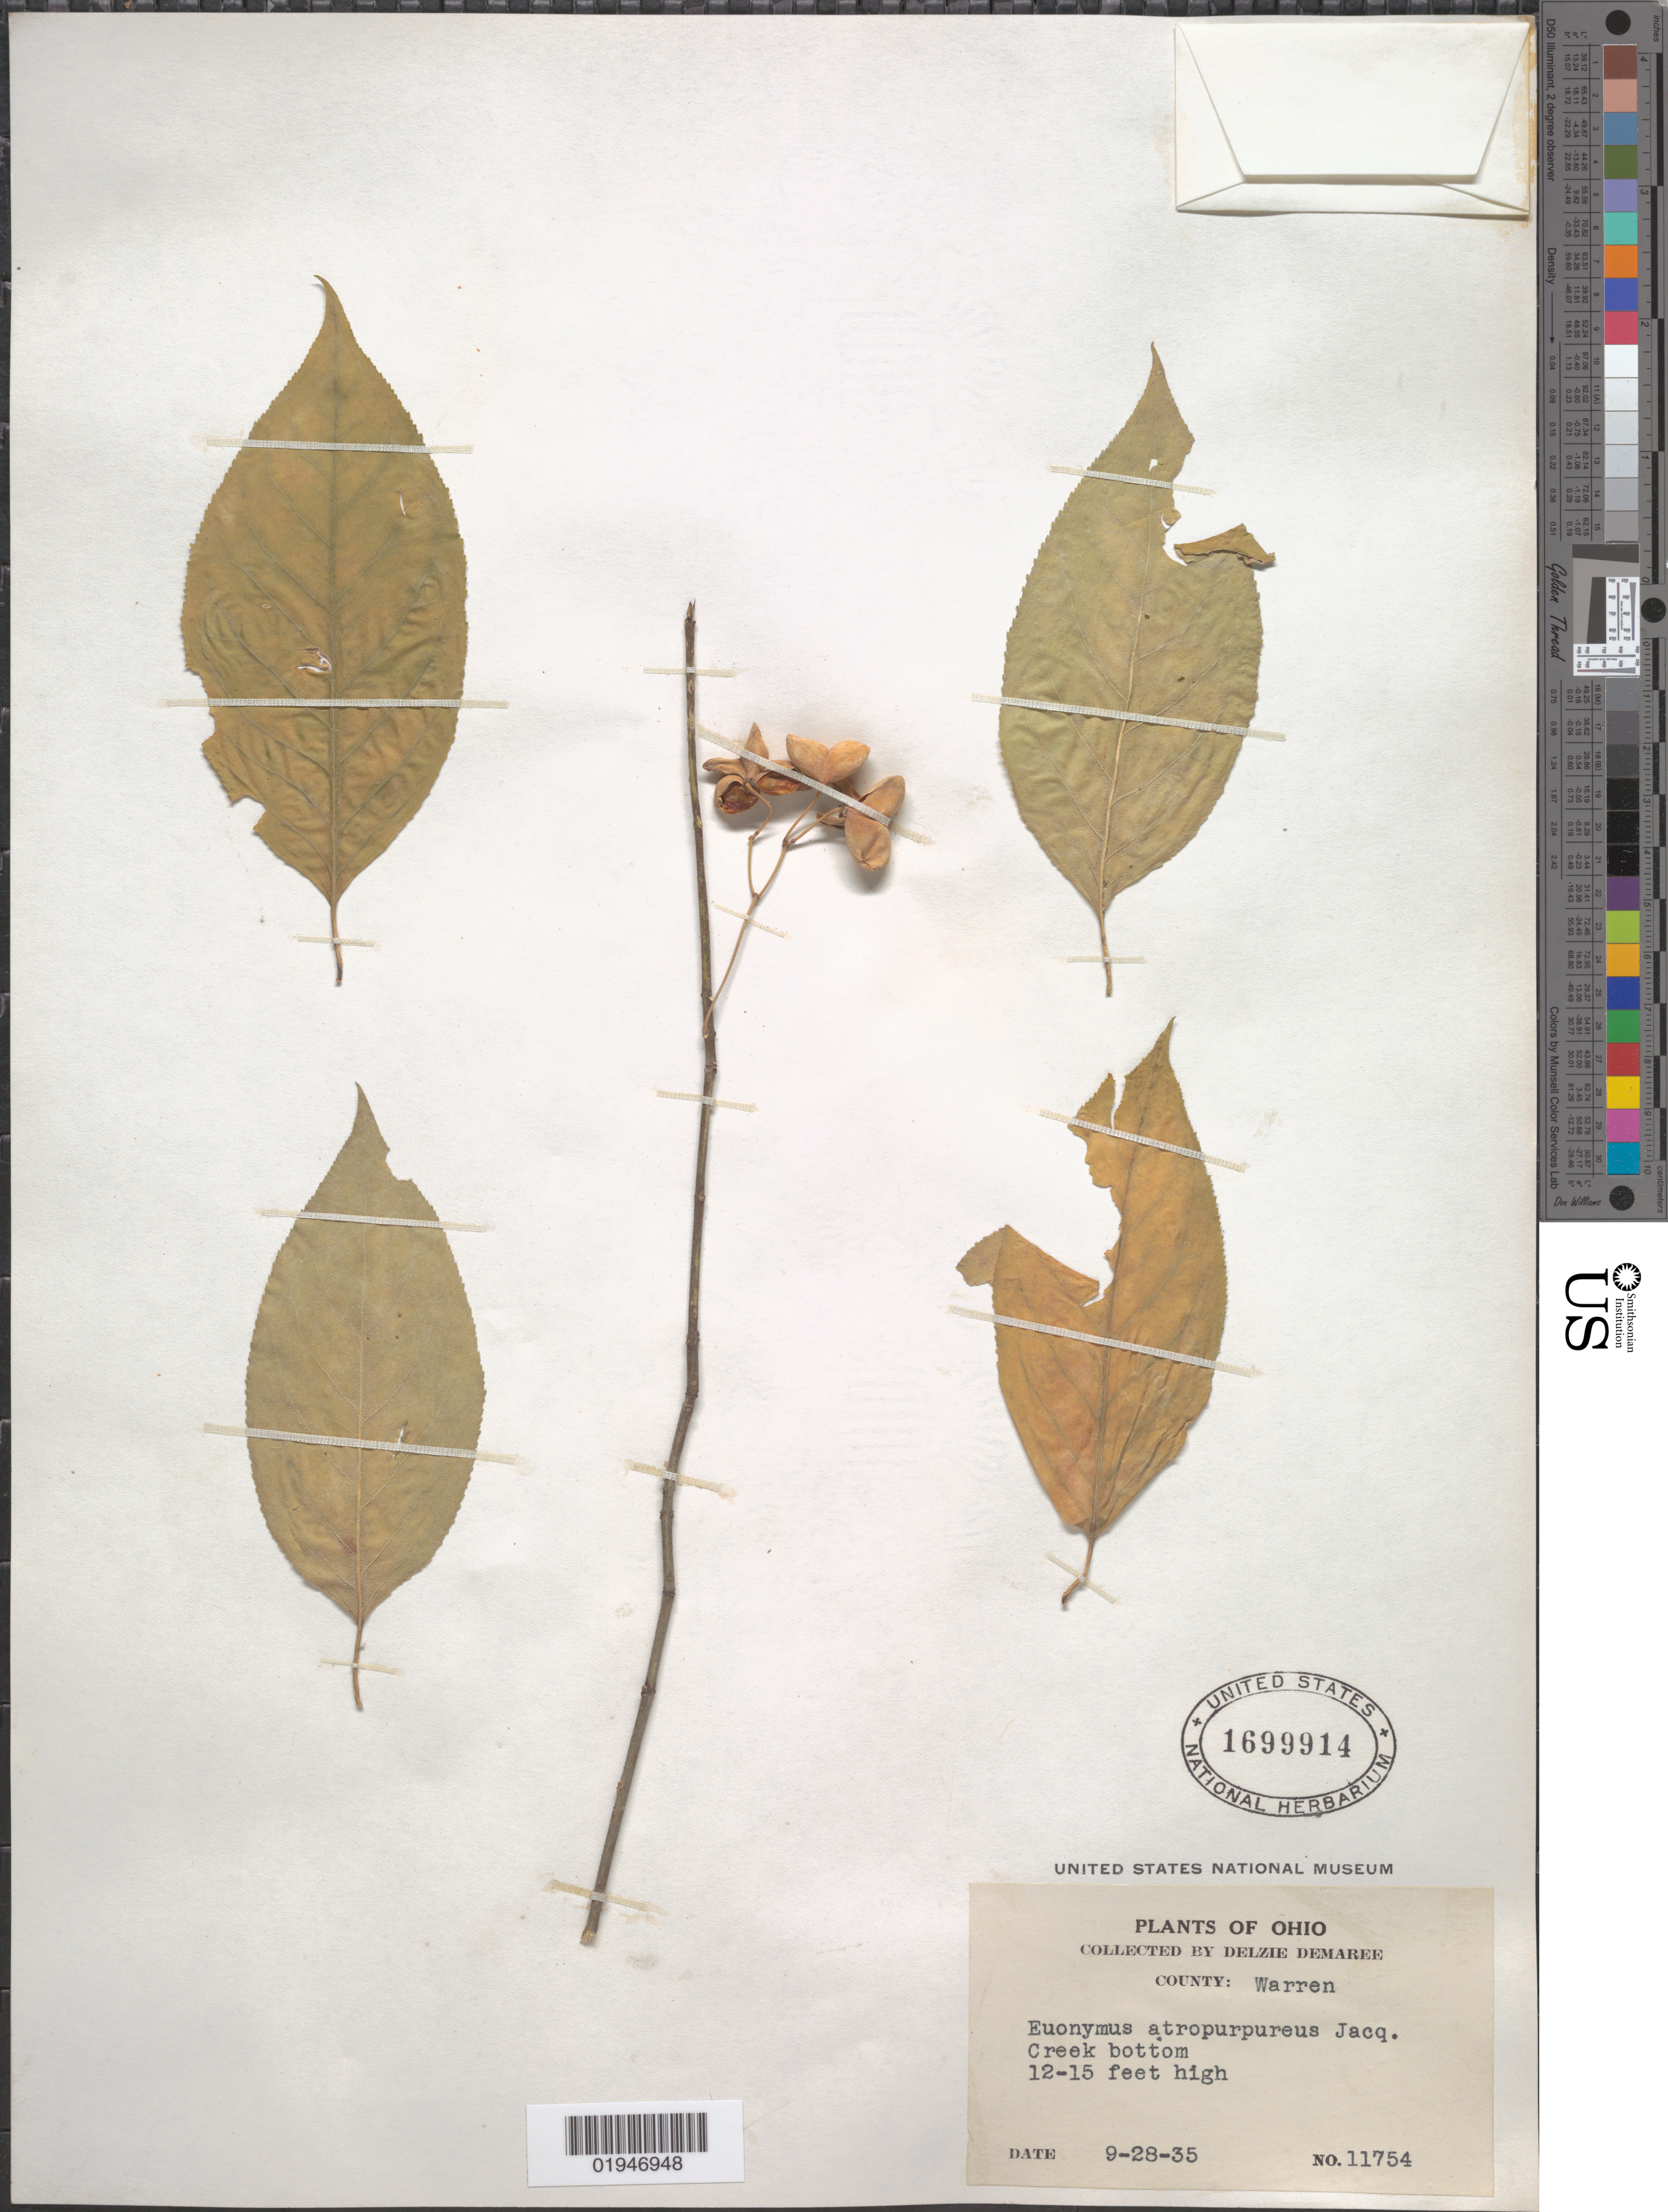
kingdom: Plantae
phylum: Tracheophyta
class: Magnoliopsida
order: Celastrales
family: Celastraceae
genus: Euonymus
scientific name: Euonymus atropurpureus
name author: Jacq.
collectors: D. Demaree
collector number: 11754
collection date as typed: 9-28-35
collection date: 1935-09-28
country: United States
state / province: Ohio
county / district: Warren County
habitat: Creek bottom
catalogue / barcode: US 1699914